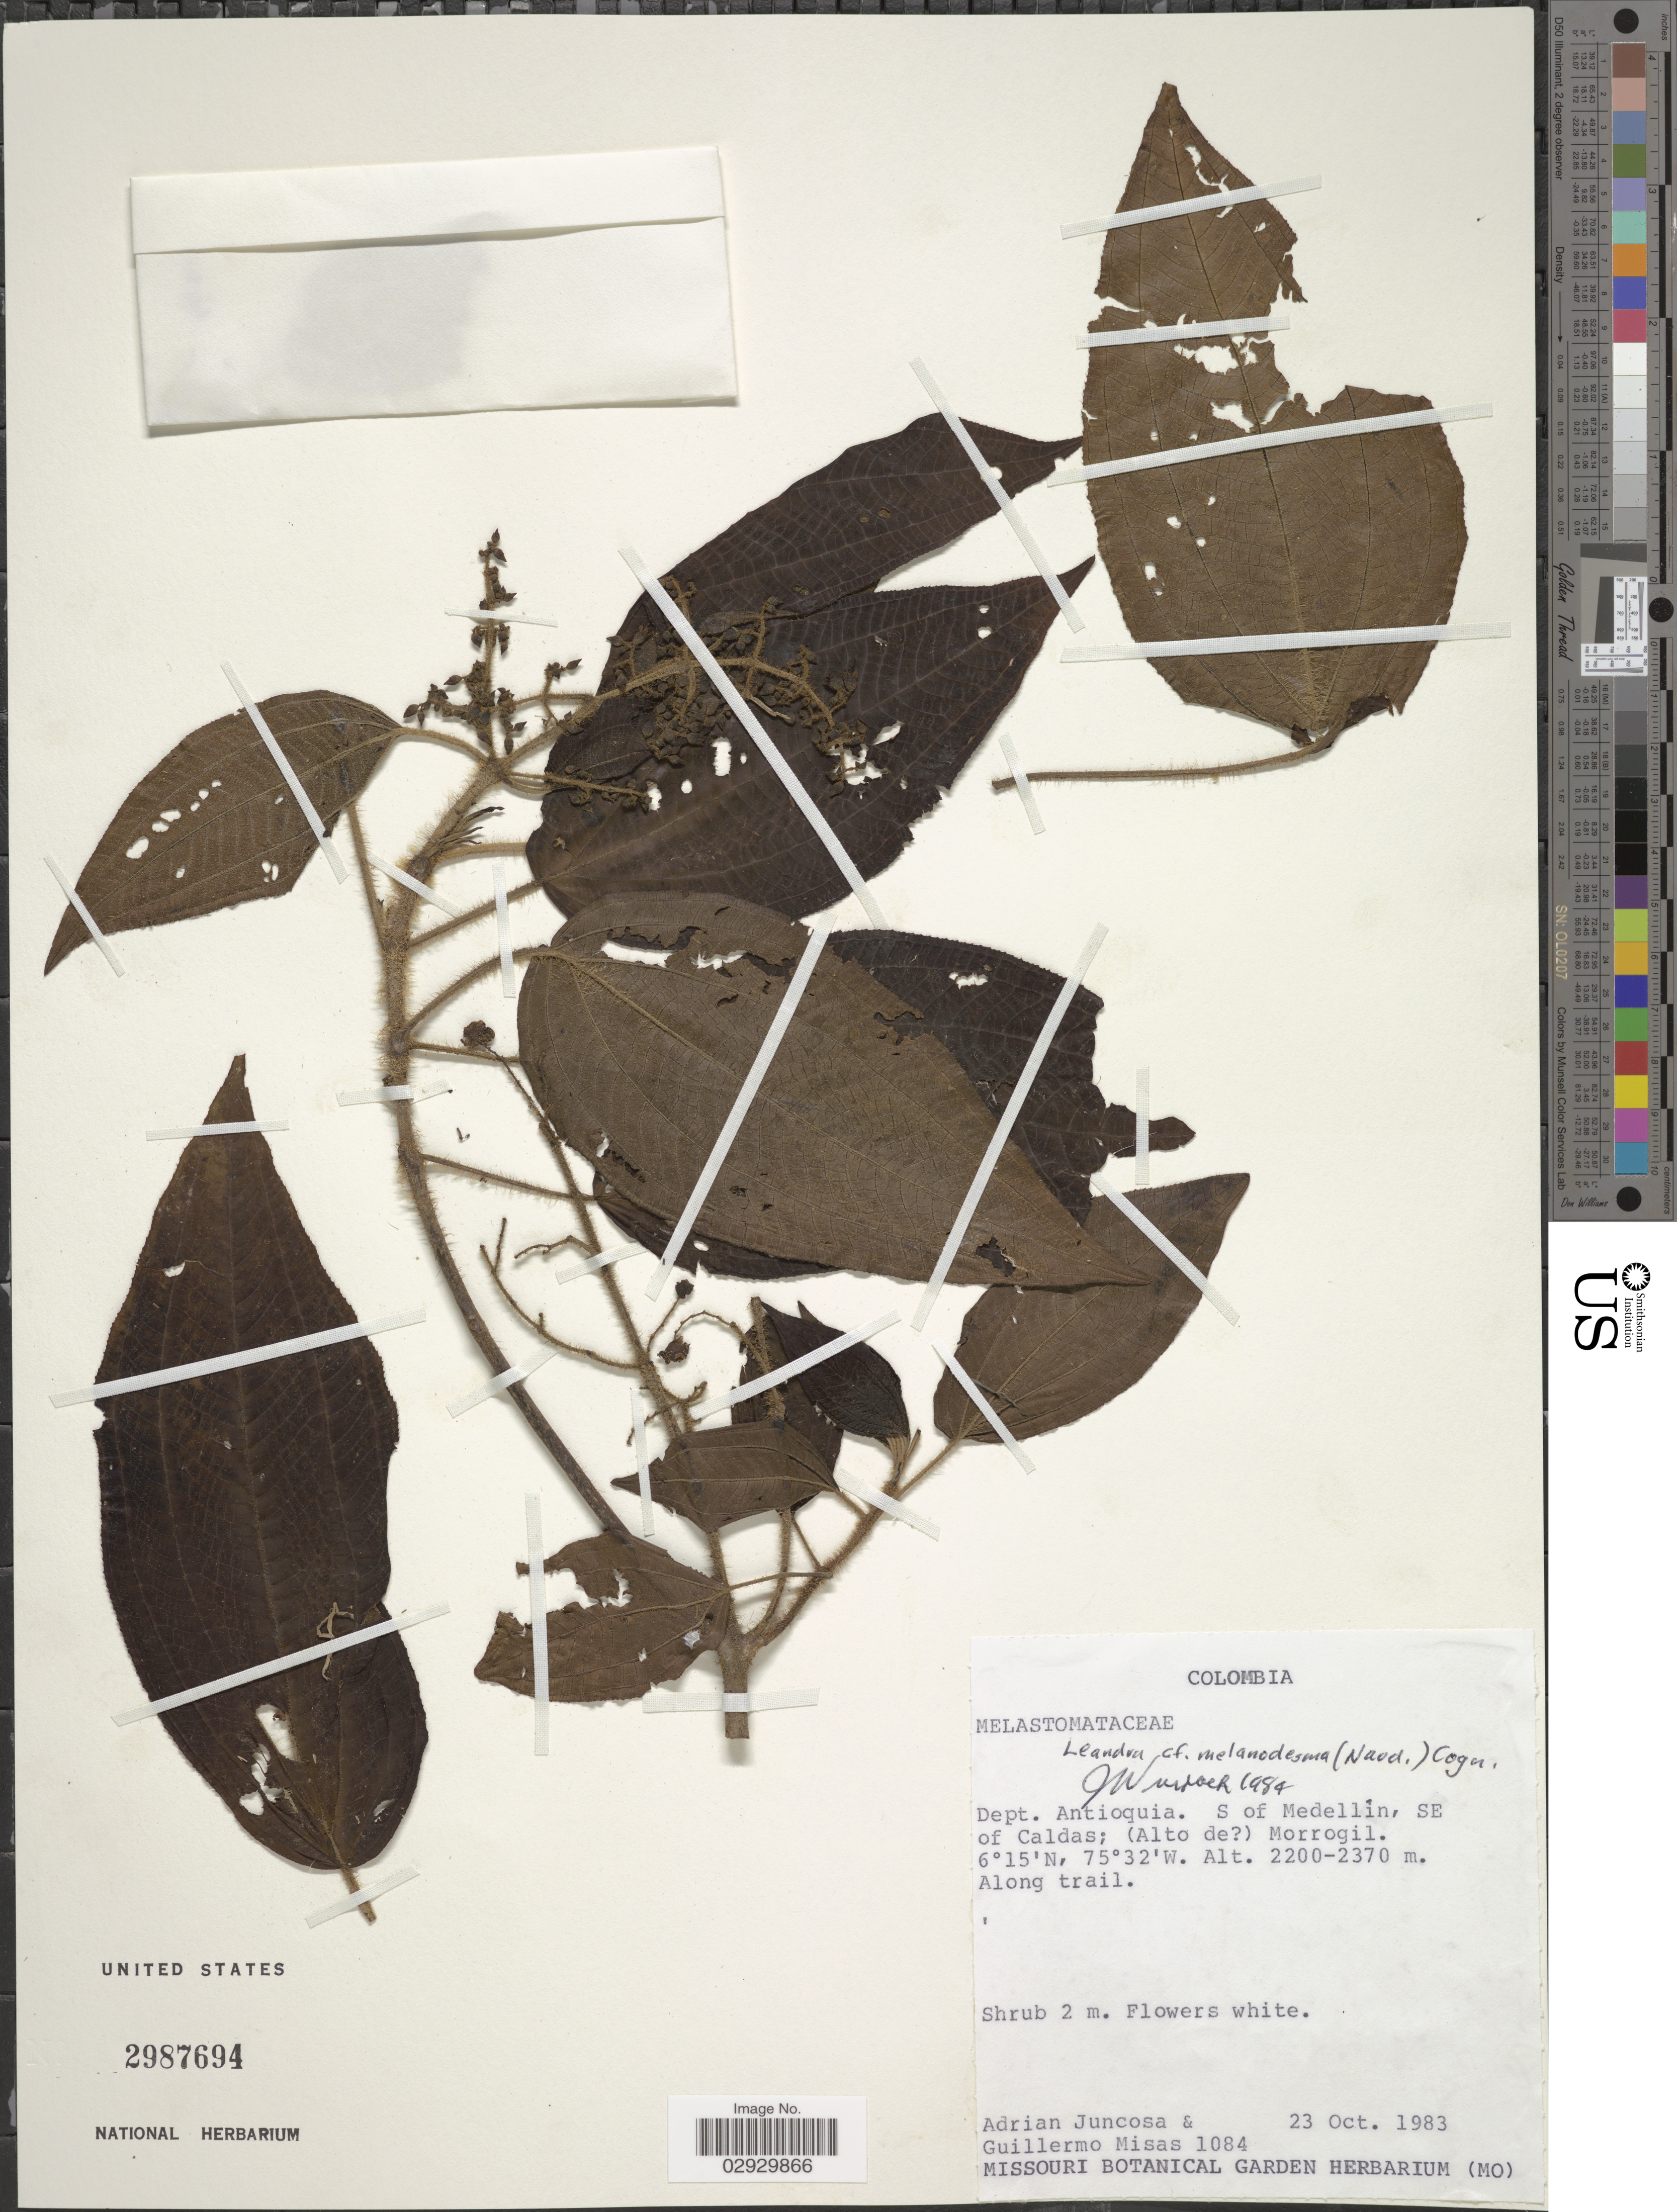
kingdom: Plantae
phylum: Tracheophyta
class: Magnoliopsida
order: Myrtales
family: Melastomataceae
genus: Leandra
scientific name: Leandra melanodesma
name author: (Naudin) Cogn.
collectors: A. Juncosa & G. Misas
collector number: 1084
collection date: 1983-10-23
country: Colombia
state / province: Antioquia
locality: Dept. Antioquia. S of Medellín, SE of Caldas; (Alto de [unsure placement]) Morrogil.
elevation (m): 2200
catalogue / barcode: US 2987694